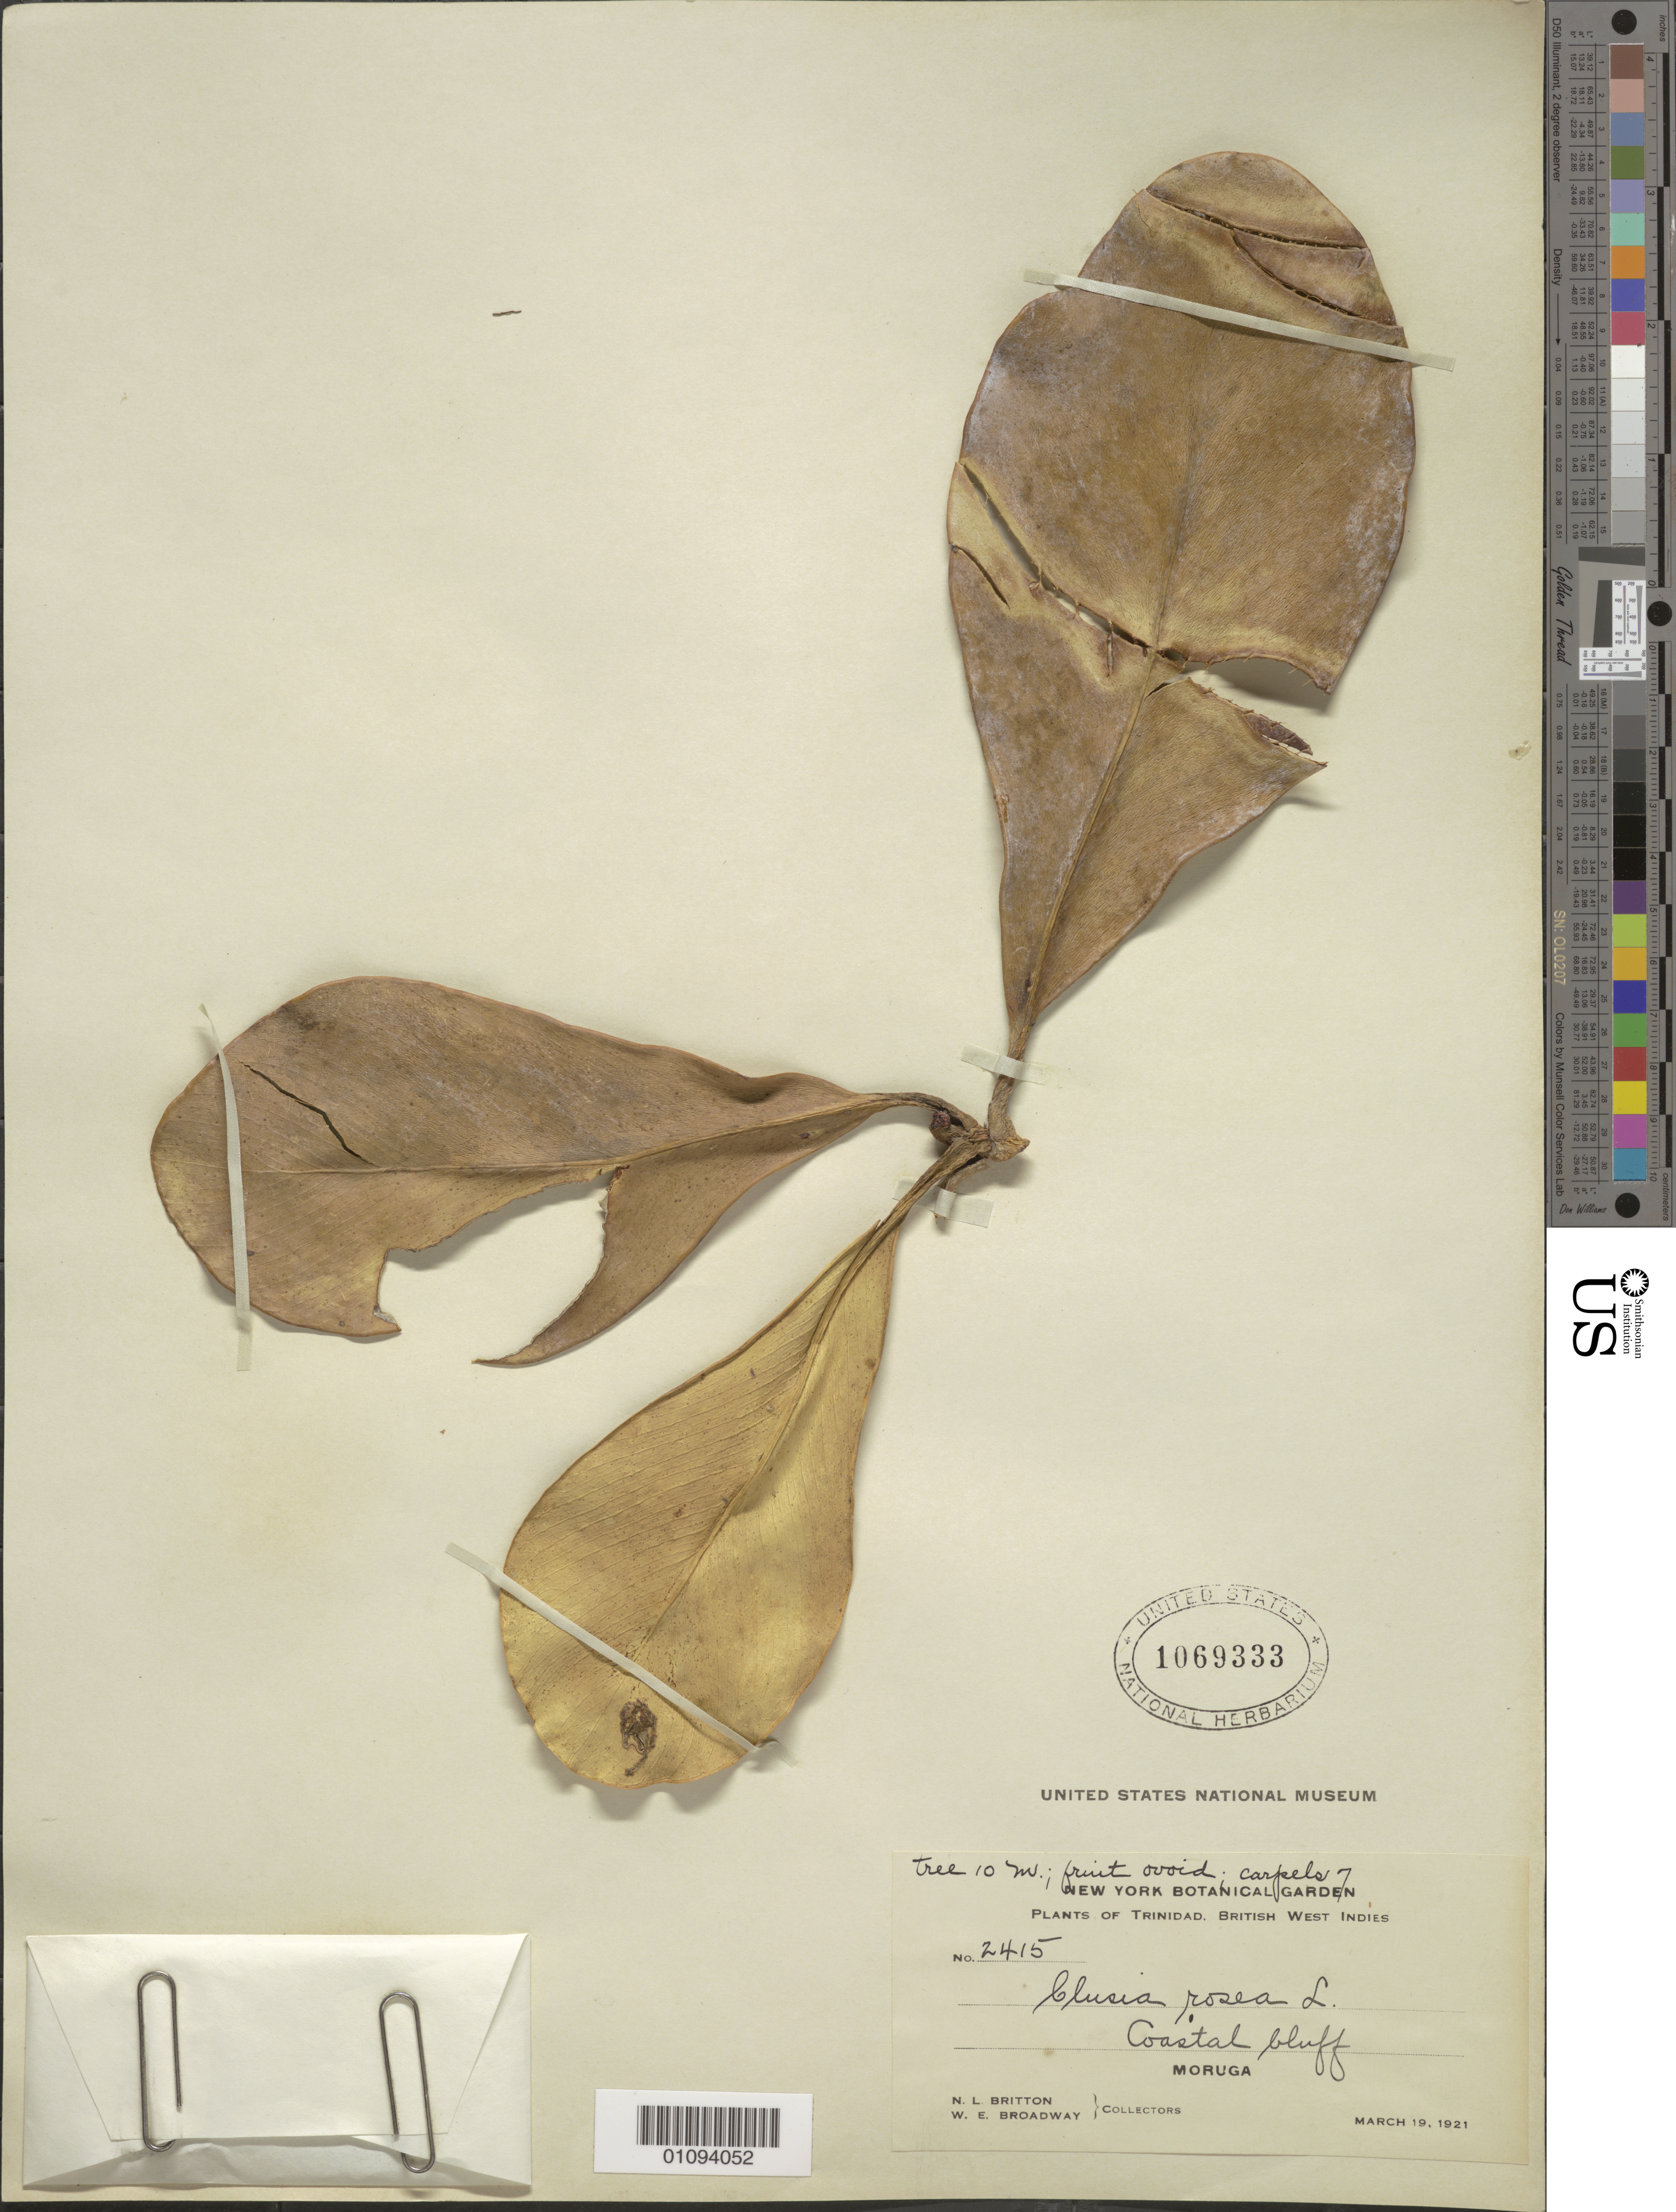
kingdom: Plantae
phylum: Tracheophyta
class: Magnoliopsida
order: Malpighiales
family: Clusiaceae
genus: Clusia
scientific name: Clusia rosea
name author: Jacq.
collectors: N. Britton & W. E. Broadway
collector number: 2415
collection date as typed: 19 Mar 1921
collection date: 1921-03-19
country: Trinidad and Tobago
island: Trinidad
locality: Moruga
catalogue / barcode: US 1069333